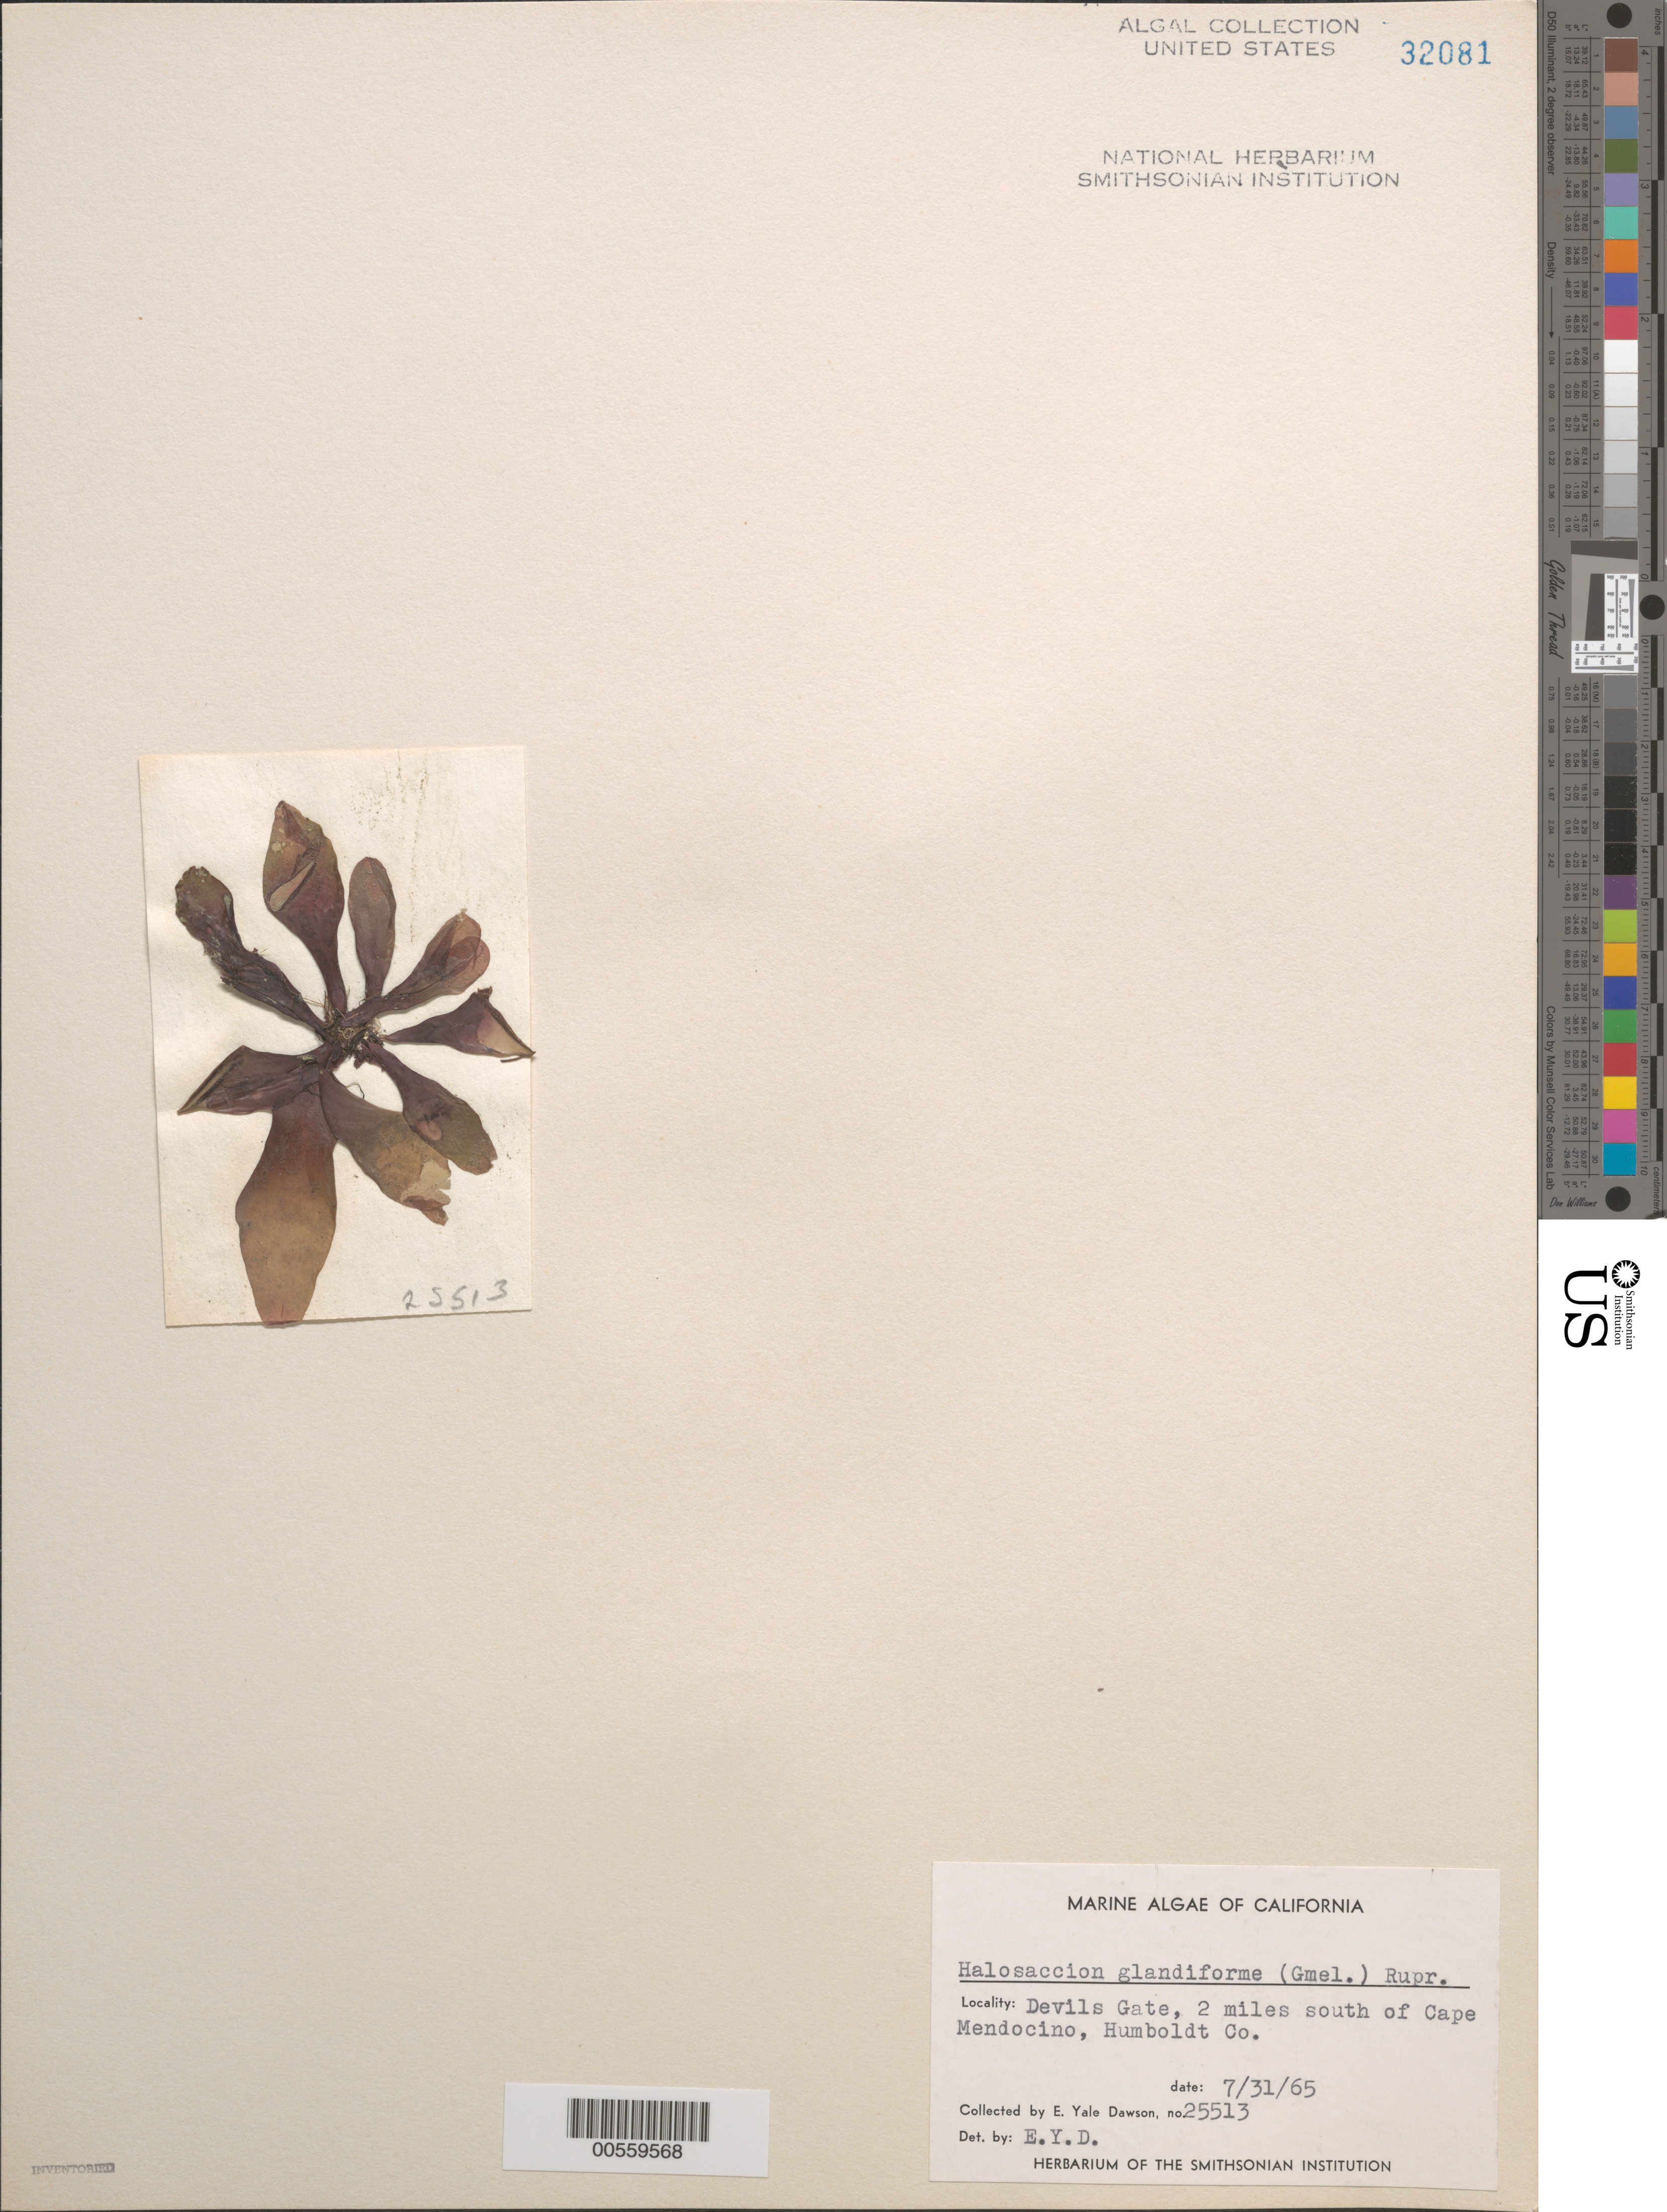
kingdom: Plantae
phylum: Rhodophyta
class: Florideophyceae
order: Palmariales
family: Palmariaceae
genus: Halosaccion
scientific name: Halosaccion glandiforme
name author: (S.G. Gmel.) Rupr.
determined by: Dawson, E. Y.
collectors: E. Y. Dawson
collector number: EYD 25513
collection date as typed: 31 Jul 1965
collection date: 1965-07-31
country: United States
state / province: California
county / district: Humboldt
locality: Devils Gate, 2 miles south of Cape Mendocino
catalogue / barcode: US 32081